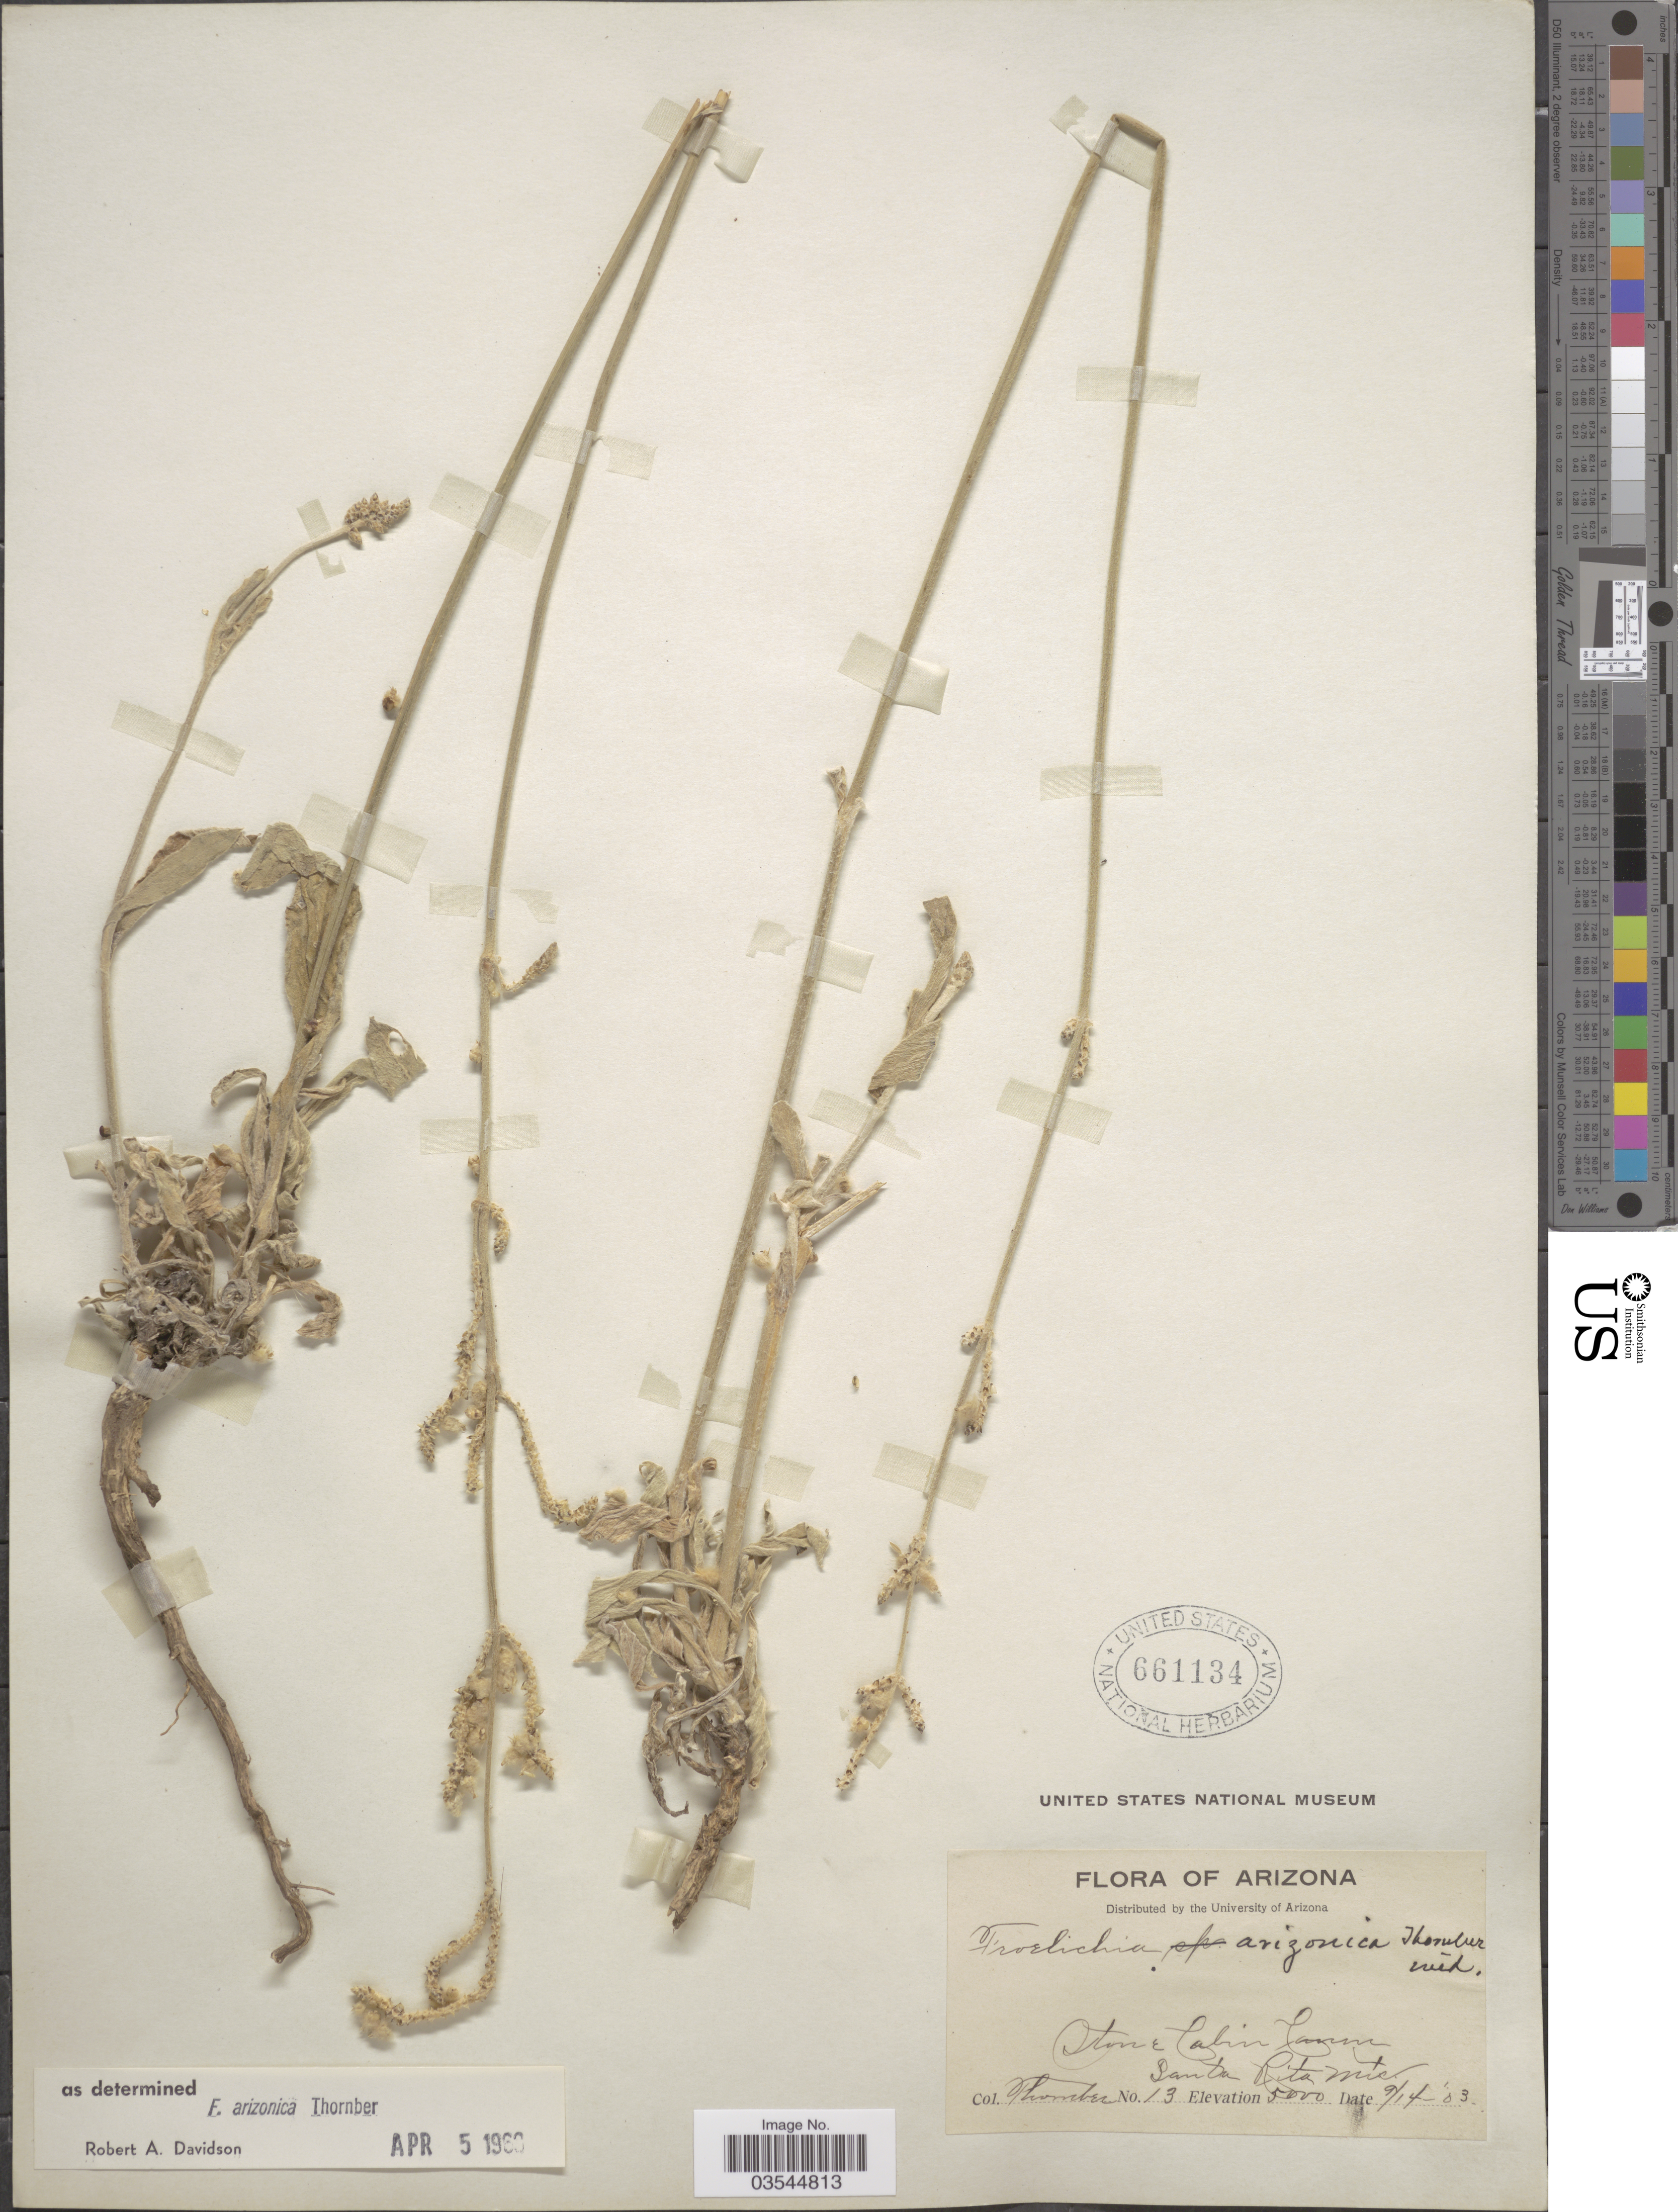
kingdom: Plantae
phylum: Tracheophyta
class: Magnoliopsida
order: Caryophyllales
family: Amaranthaceae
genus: Froelichia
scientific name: Froelichia arizonica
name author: Thornber ex Standl.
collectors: J. Thornber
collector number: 13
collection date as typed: Transcribed d/m/y: 10/9/3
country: United States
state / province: Arizona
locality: Stone Cabin Canon Santa Rita Mts.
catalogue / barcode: US 661134